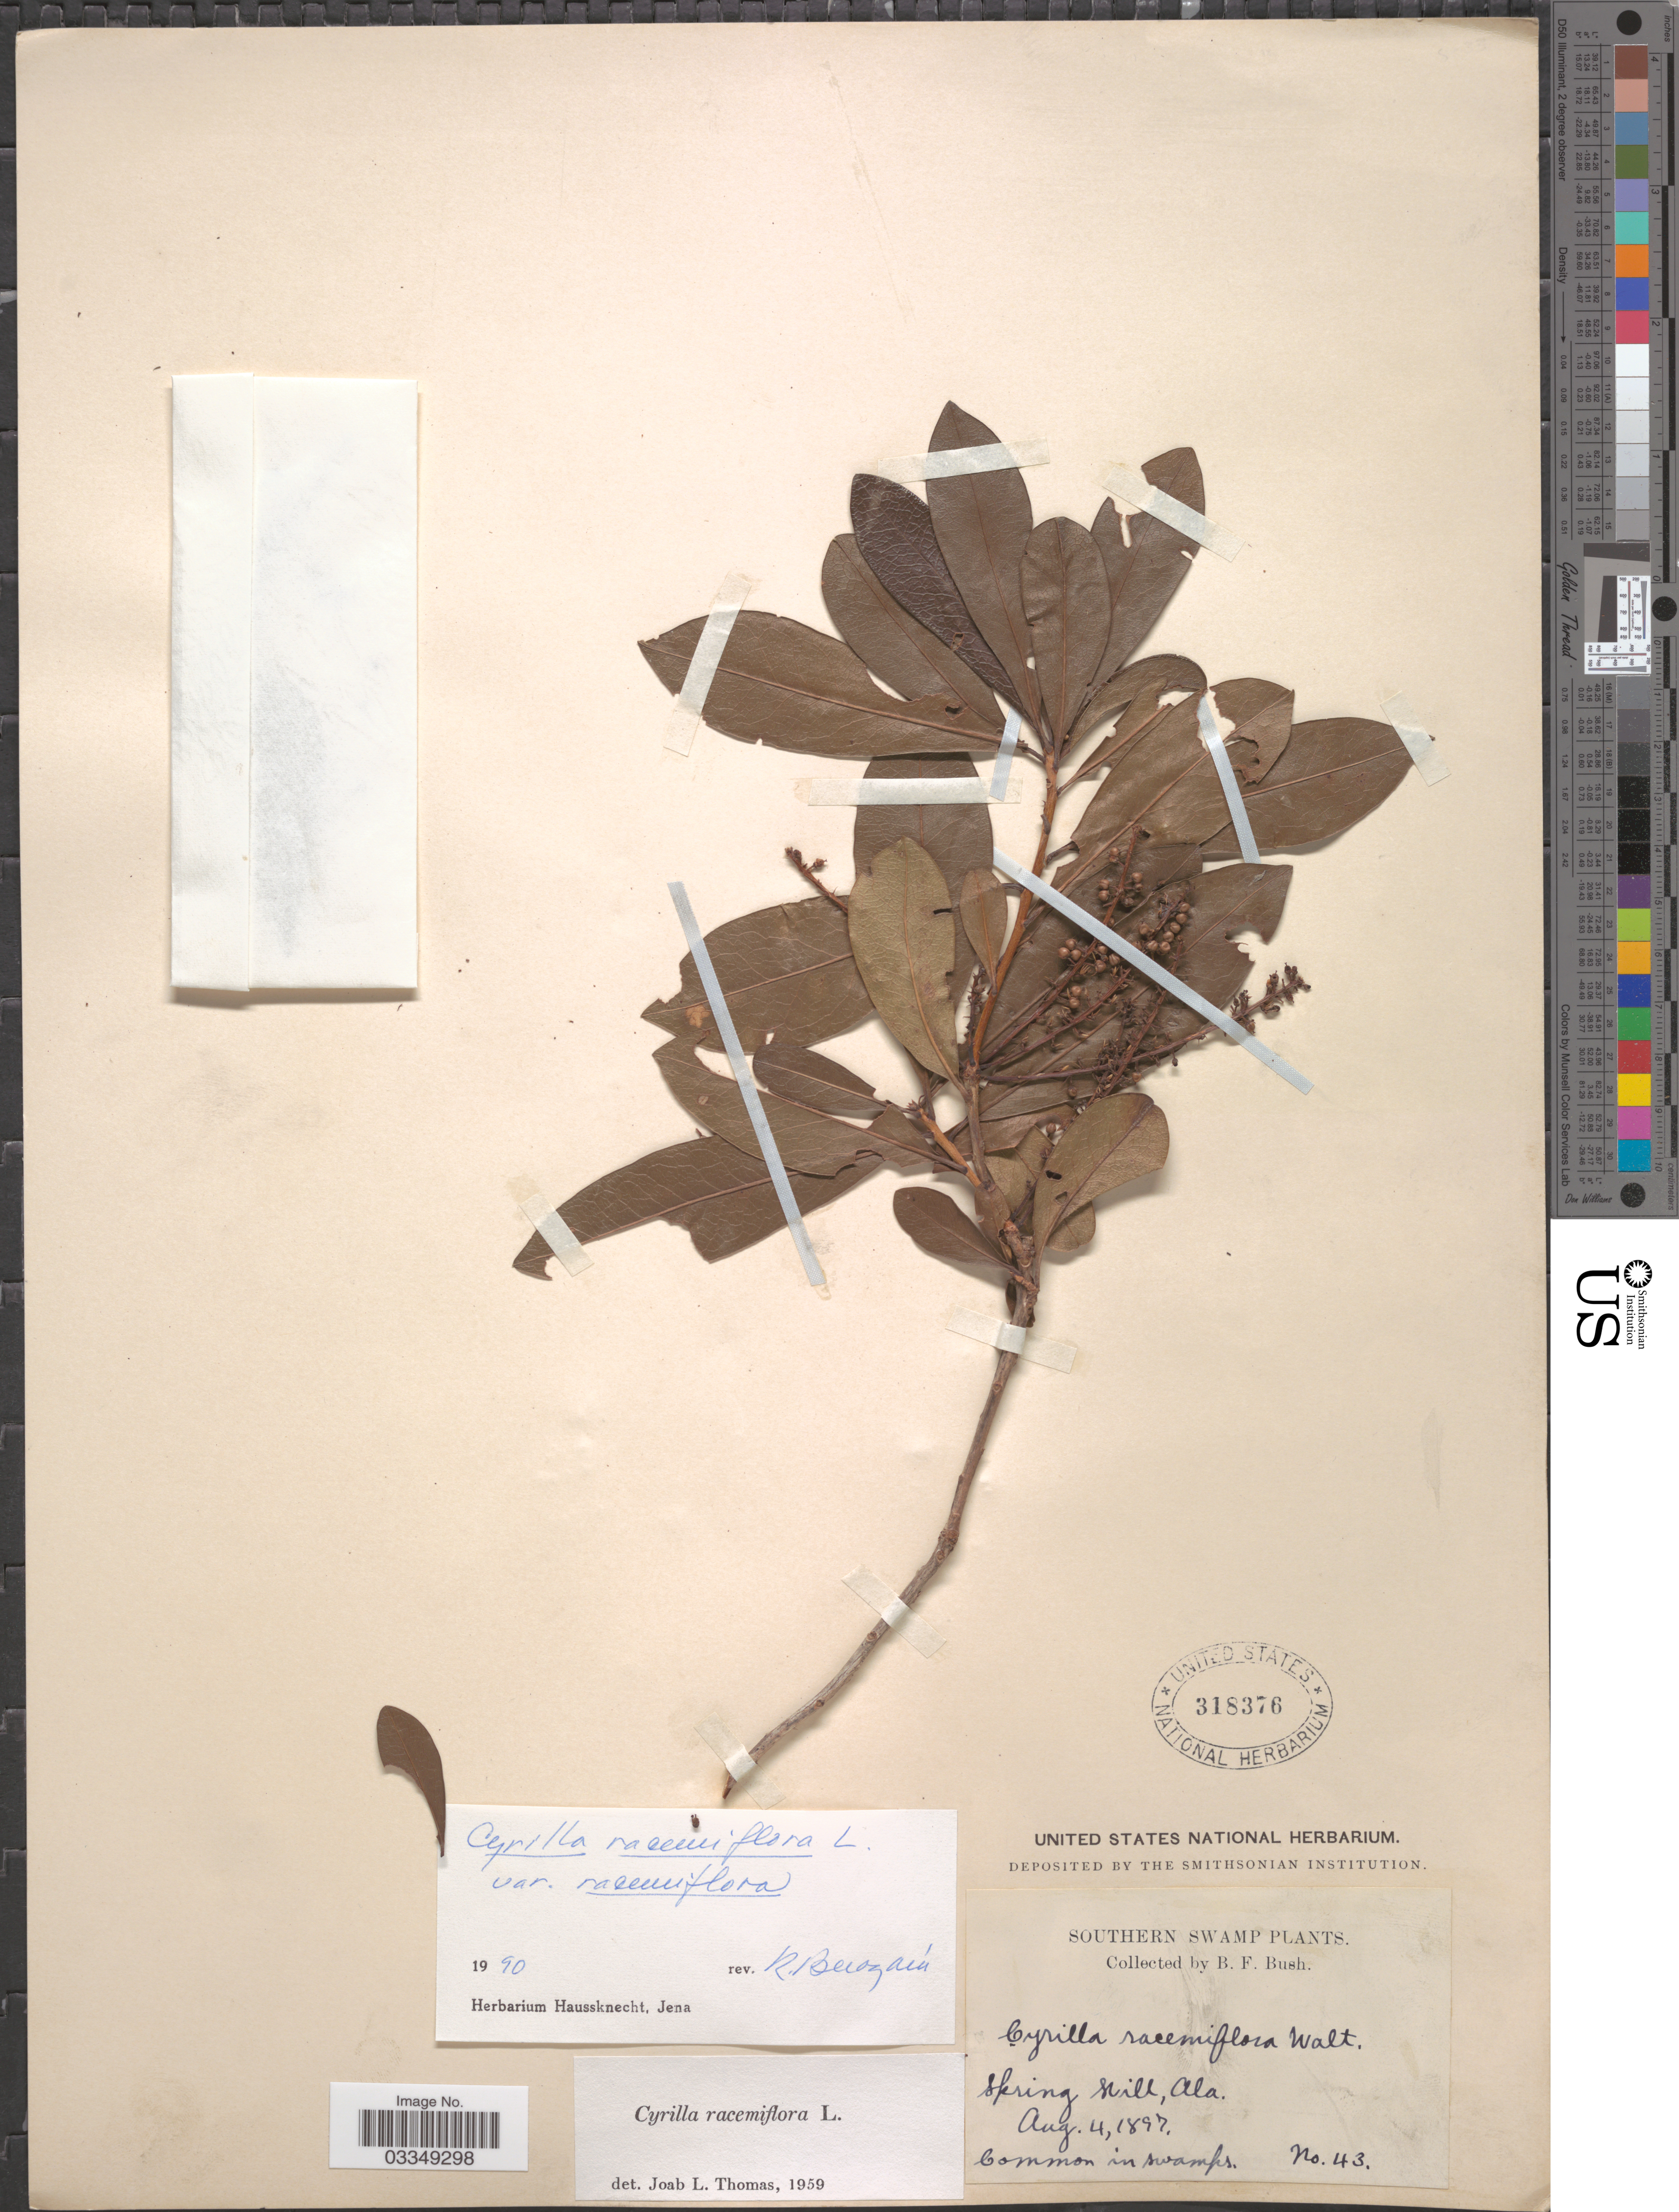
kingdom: Plantae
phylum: Tracheophyta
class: Magnoliopsida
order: Ericales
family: Cyrillaceae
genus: Cyrilla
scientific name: Cyrilla racemiflora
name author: L.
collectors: B. F. Bush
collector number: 43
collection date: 1897-08-04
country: United States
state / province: Alabama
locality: Southern Swamp. Spring Hill.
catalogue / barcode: US 318376